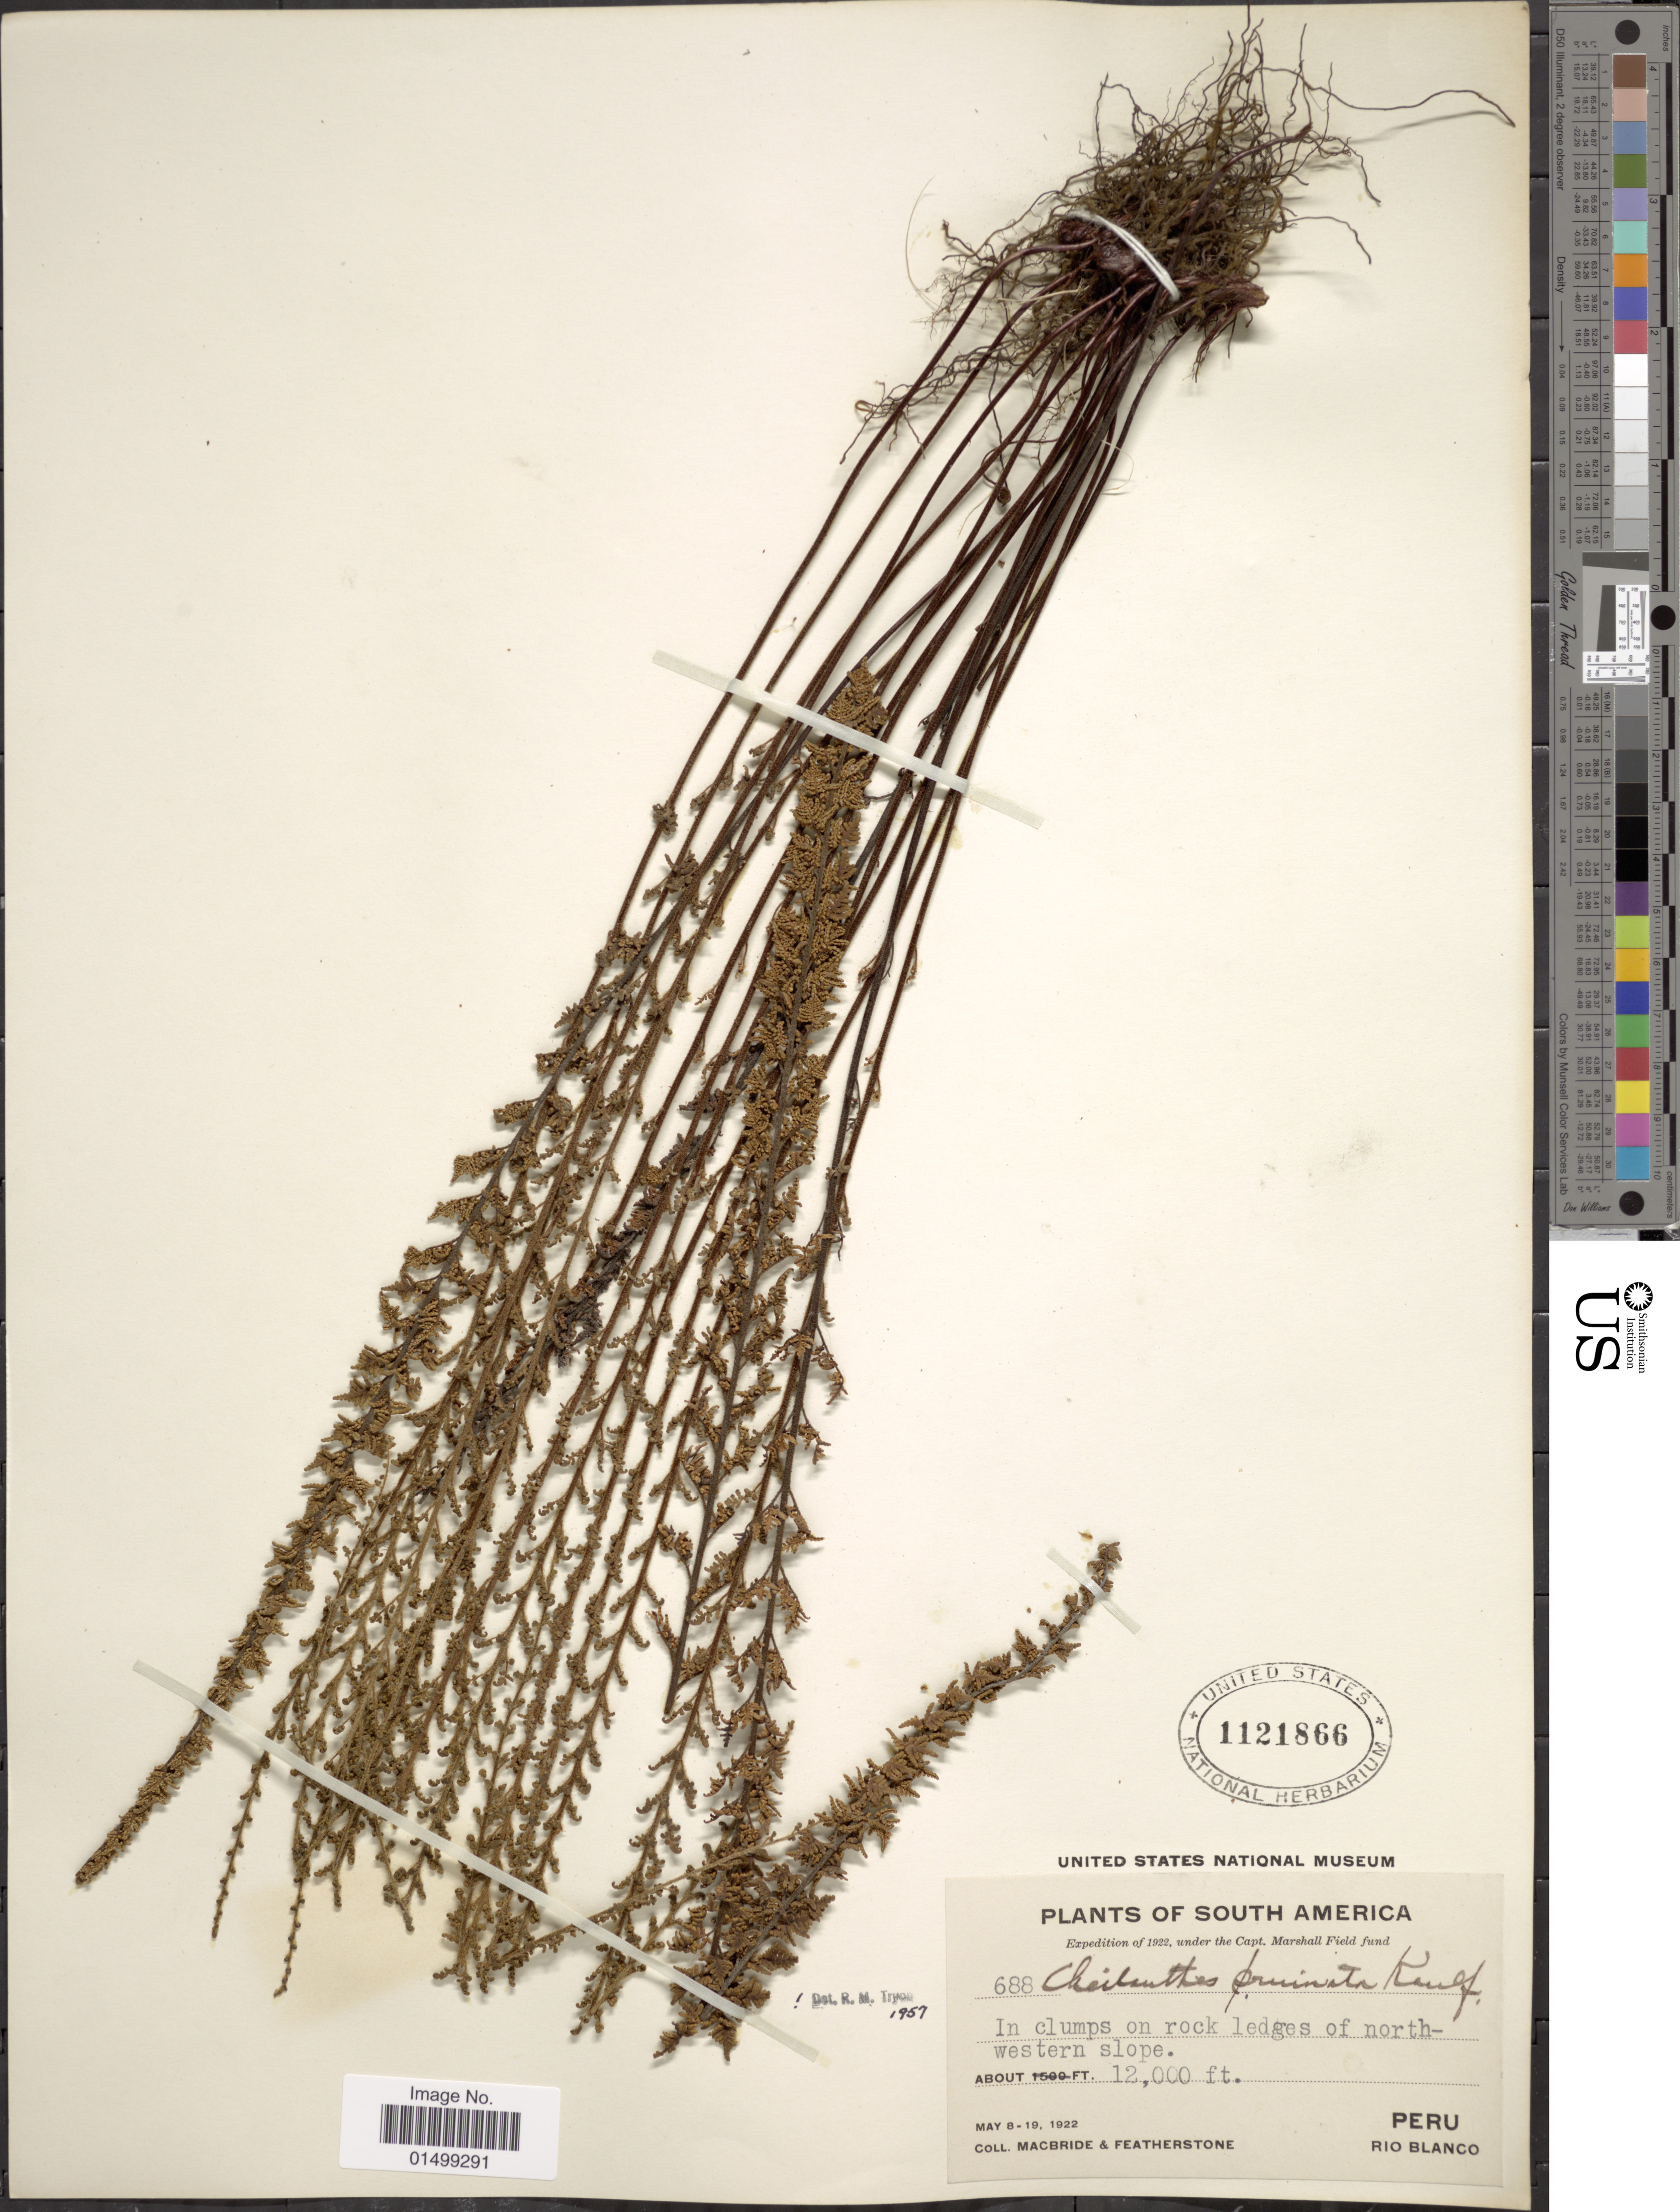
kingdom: Plantae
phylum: Tracheophyta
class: Polypodiopsida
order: Polypodiales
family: Pteridaceae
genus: Cheilanthes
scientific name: Cheilanthes pruinata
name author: Kaulf.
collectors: Macbride, -- & -. Featherstone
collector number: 688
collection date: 1922-05-08/1922-05-19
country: Peru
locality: Rio Blanco, in clumps on rock ledges of north-western slope.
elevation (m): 3658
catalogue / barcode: US 1121866